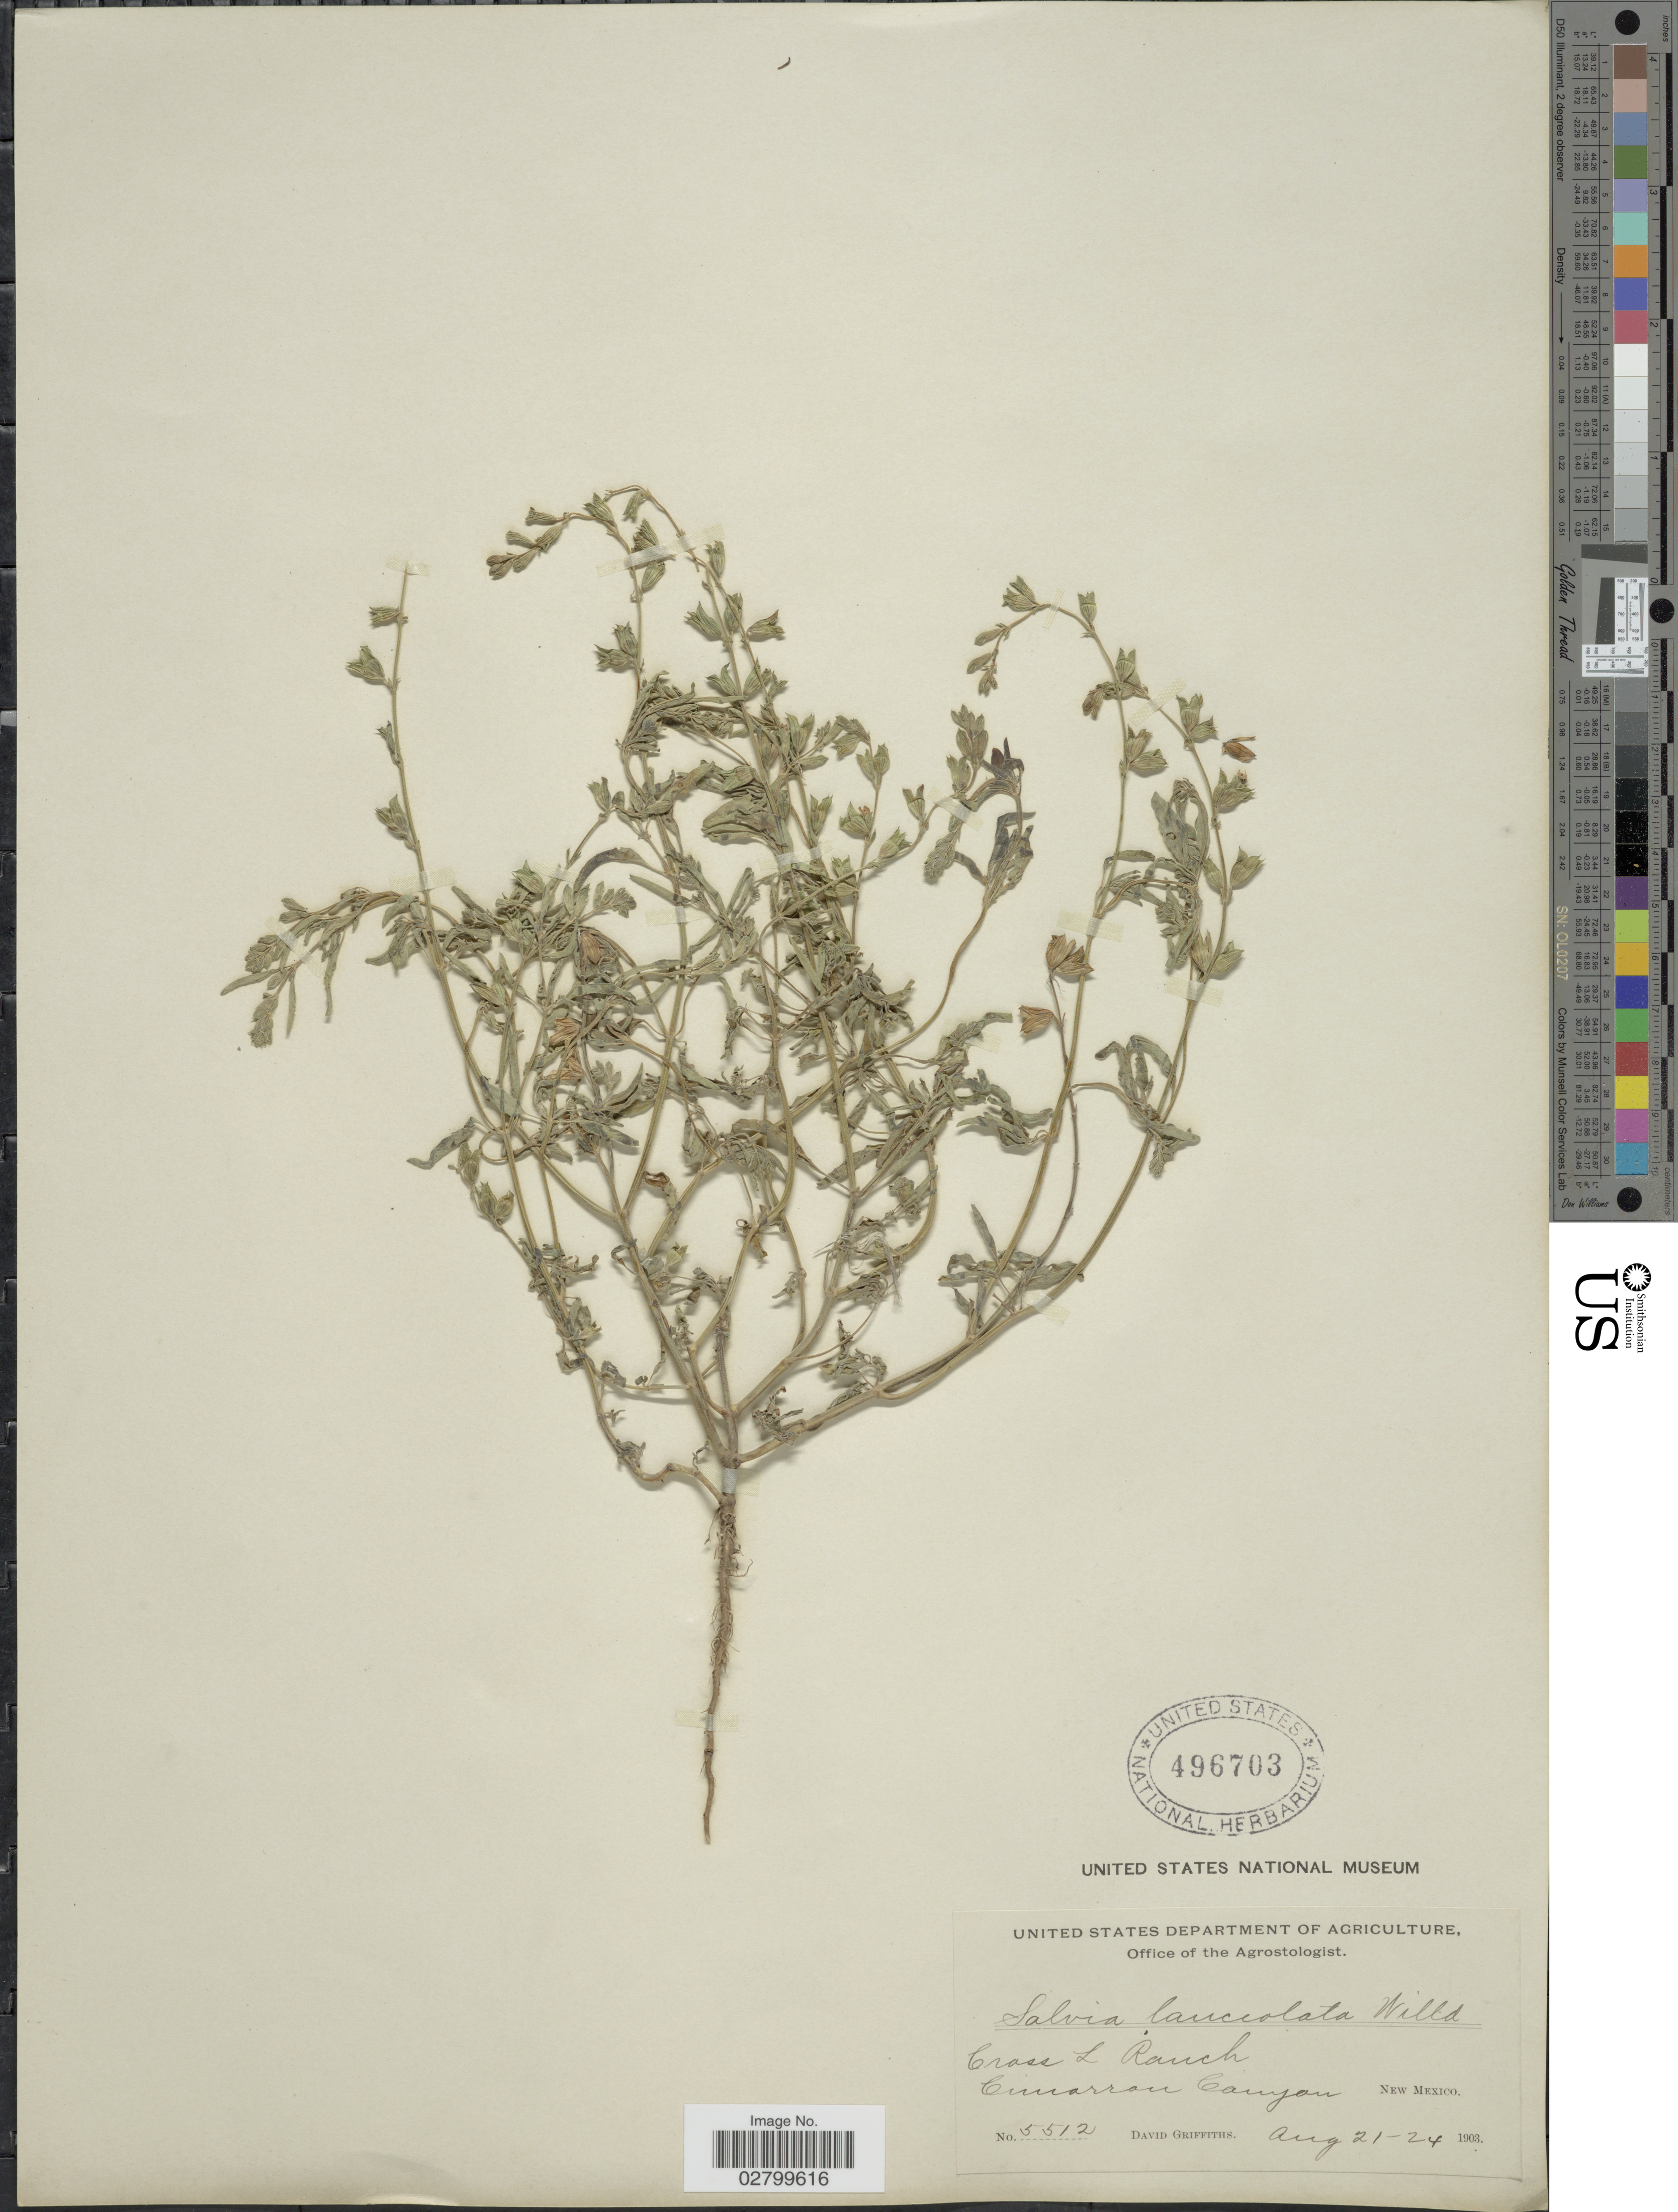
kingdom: Plantae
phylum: Tracheophyta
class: Magnoliopsida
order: Lamiales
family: Lamiaceae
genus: Salvia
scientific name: Salvia lanceolata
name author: Brouss.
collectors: D. Griffiths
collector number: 5512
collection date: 1903-08-21/1903-08-24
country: United States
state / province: New Mexico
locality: Grass & Ranch. Cimarron Canyon, New Mexico.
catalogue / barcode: US 496703